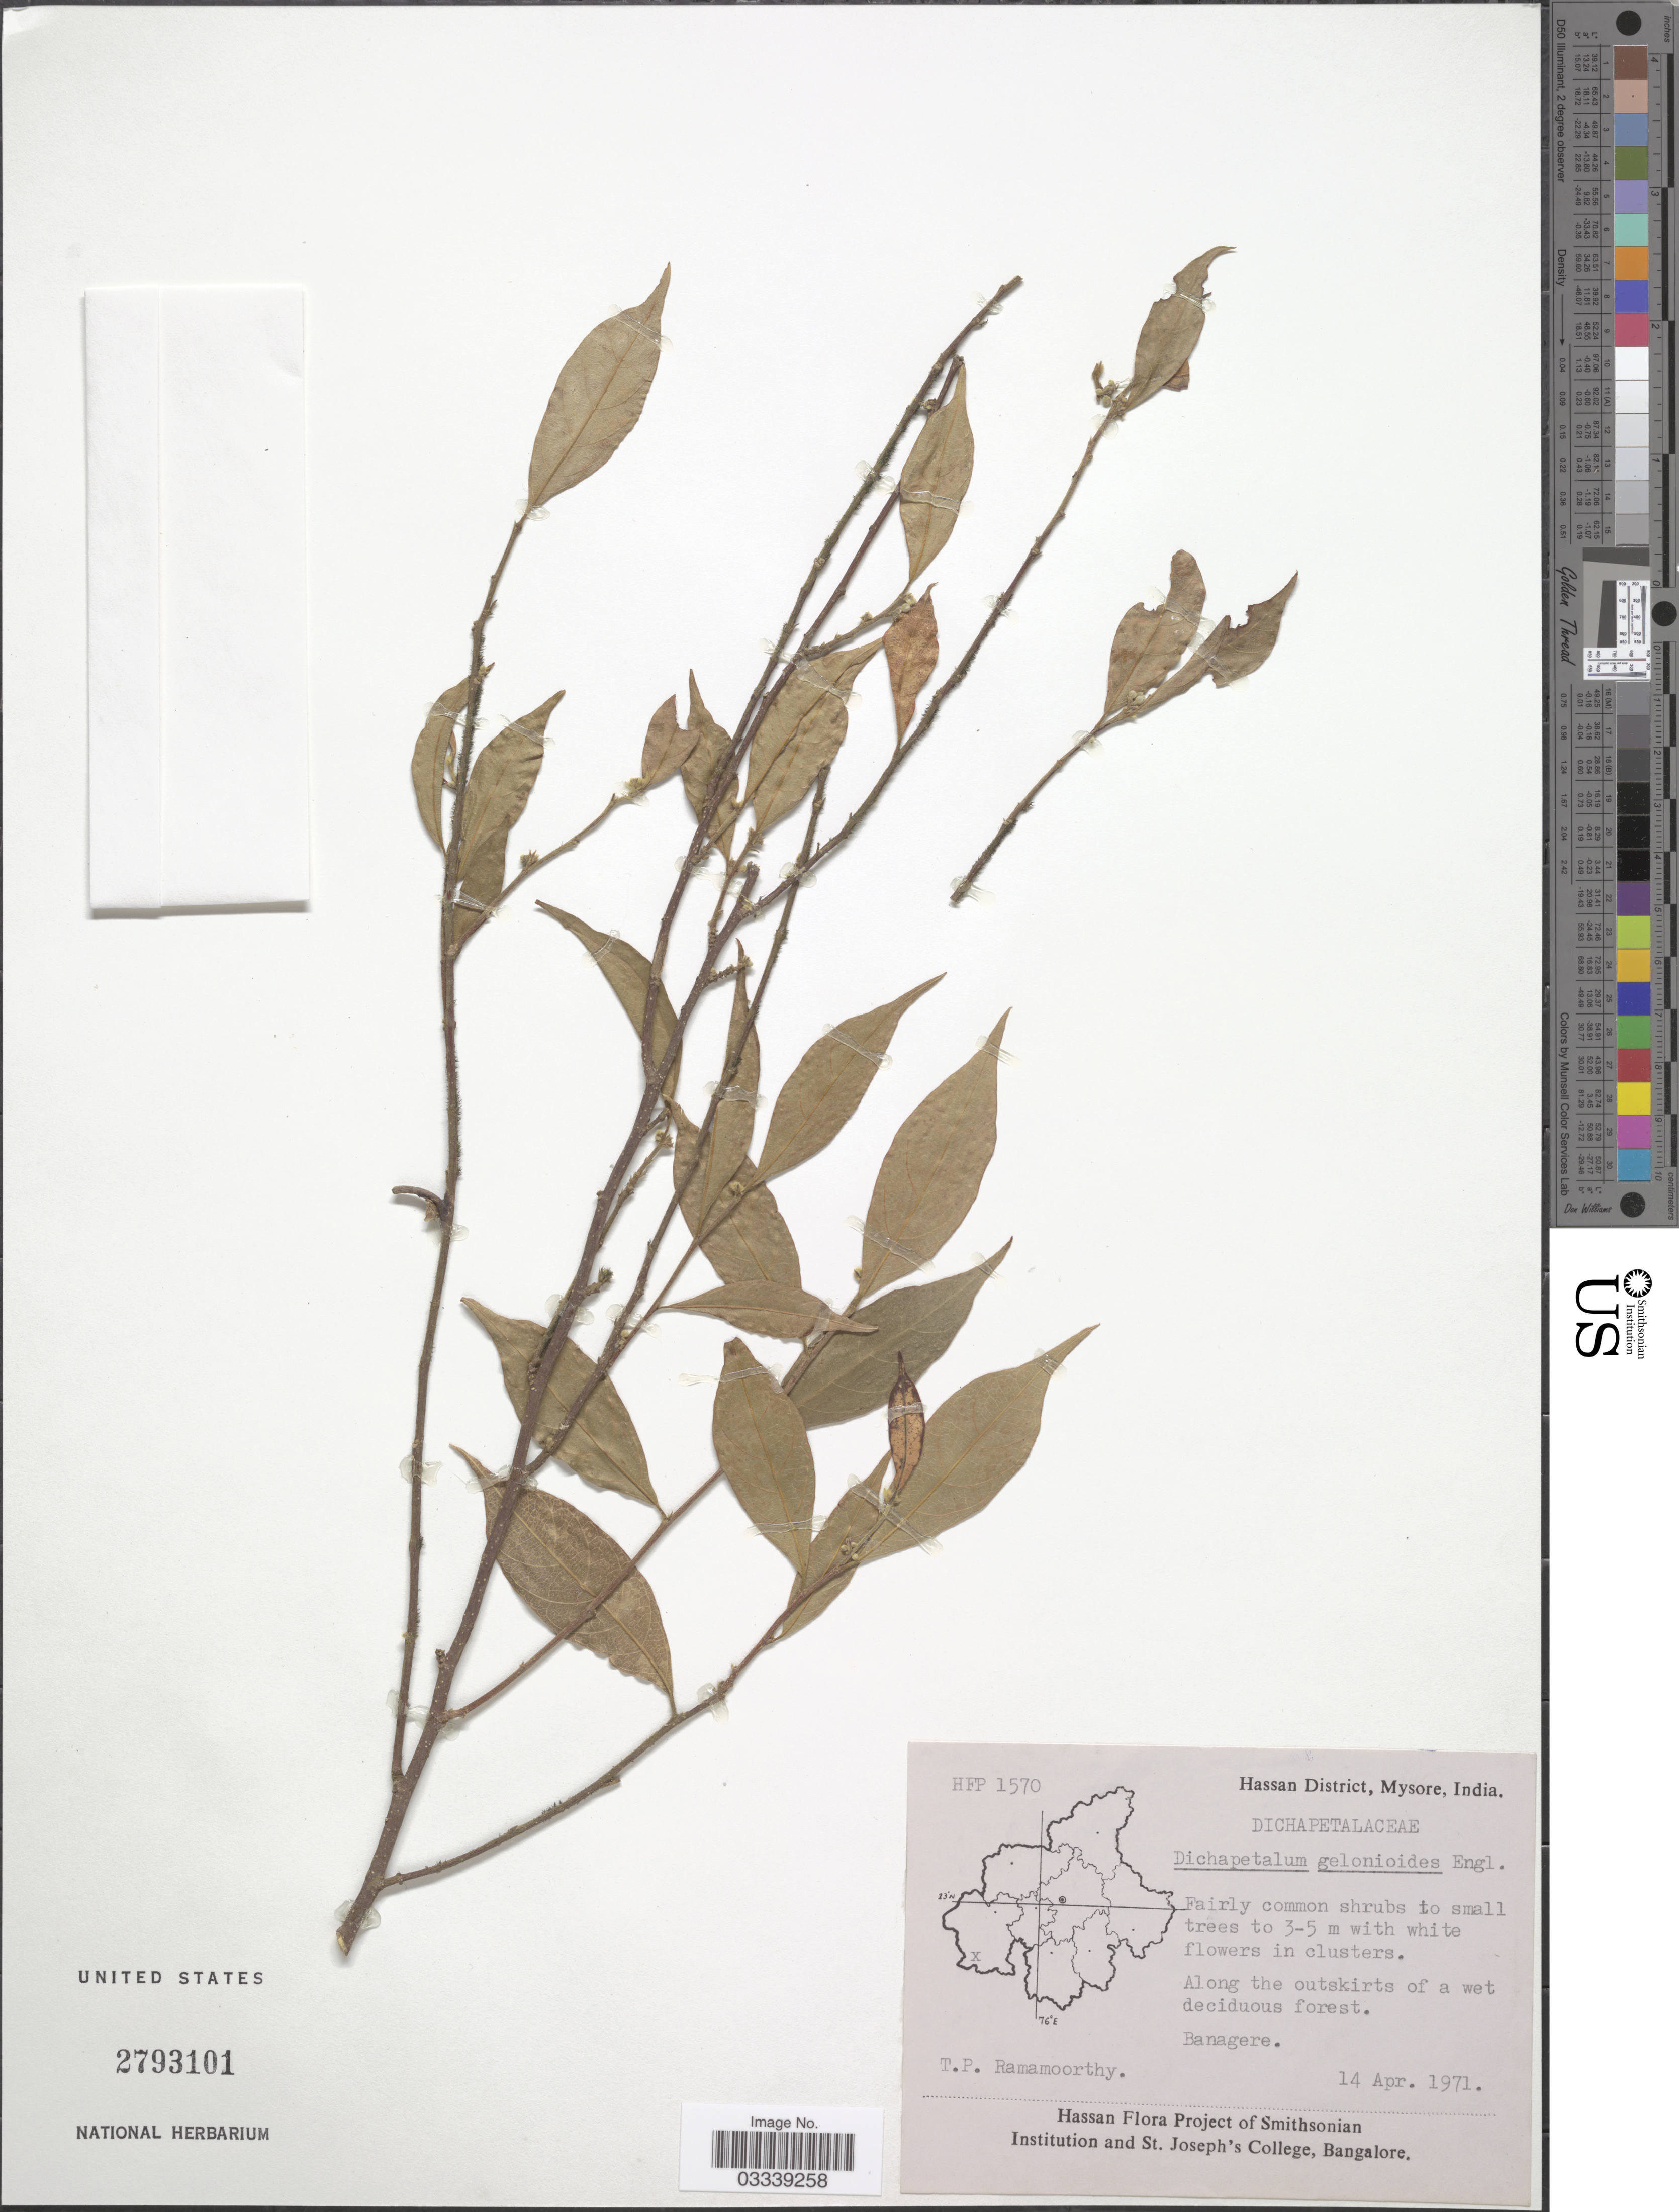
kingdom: Plantae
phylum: Tracheophyta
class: Magnoliopsida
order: Malpighiales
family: Dichapetalaceae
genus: Dichapetalum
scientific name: Dichapetalum gelonioides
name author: (Roxb.) Engl.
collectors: T. P. Ramamoorthy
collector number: HFP1570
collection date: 1970-04-14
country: India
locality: Hassan District, Mysore, Banagere.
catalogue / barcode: US 2793101